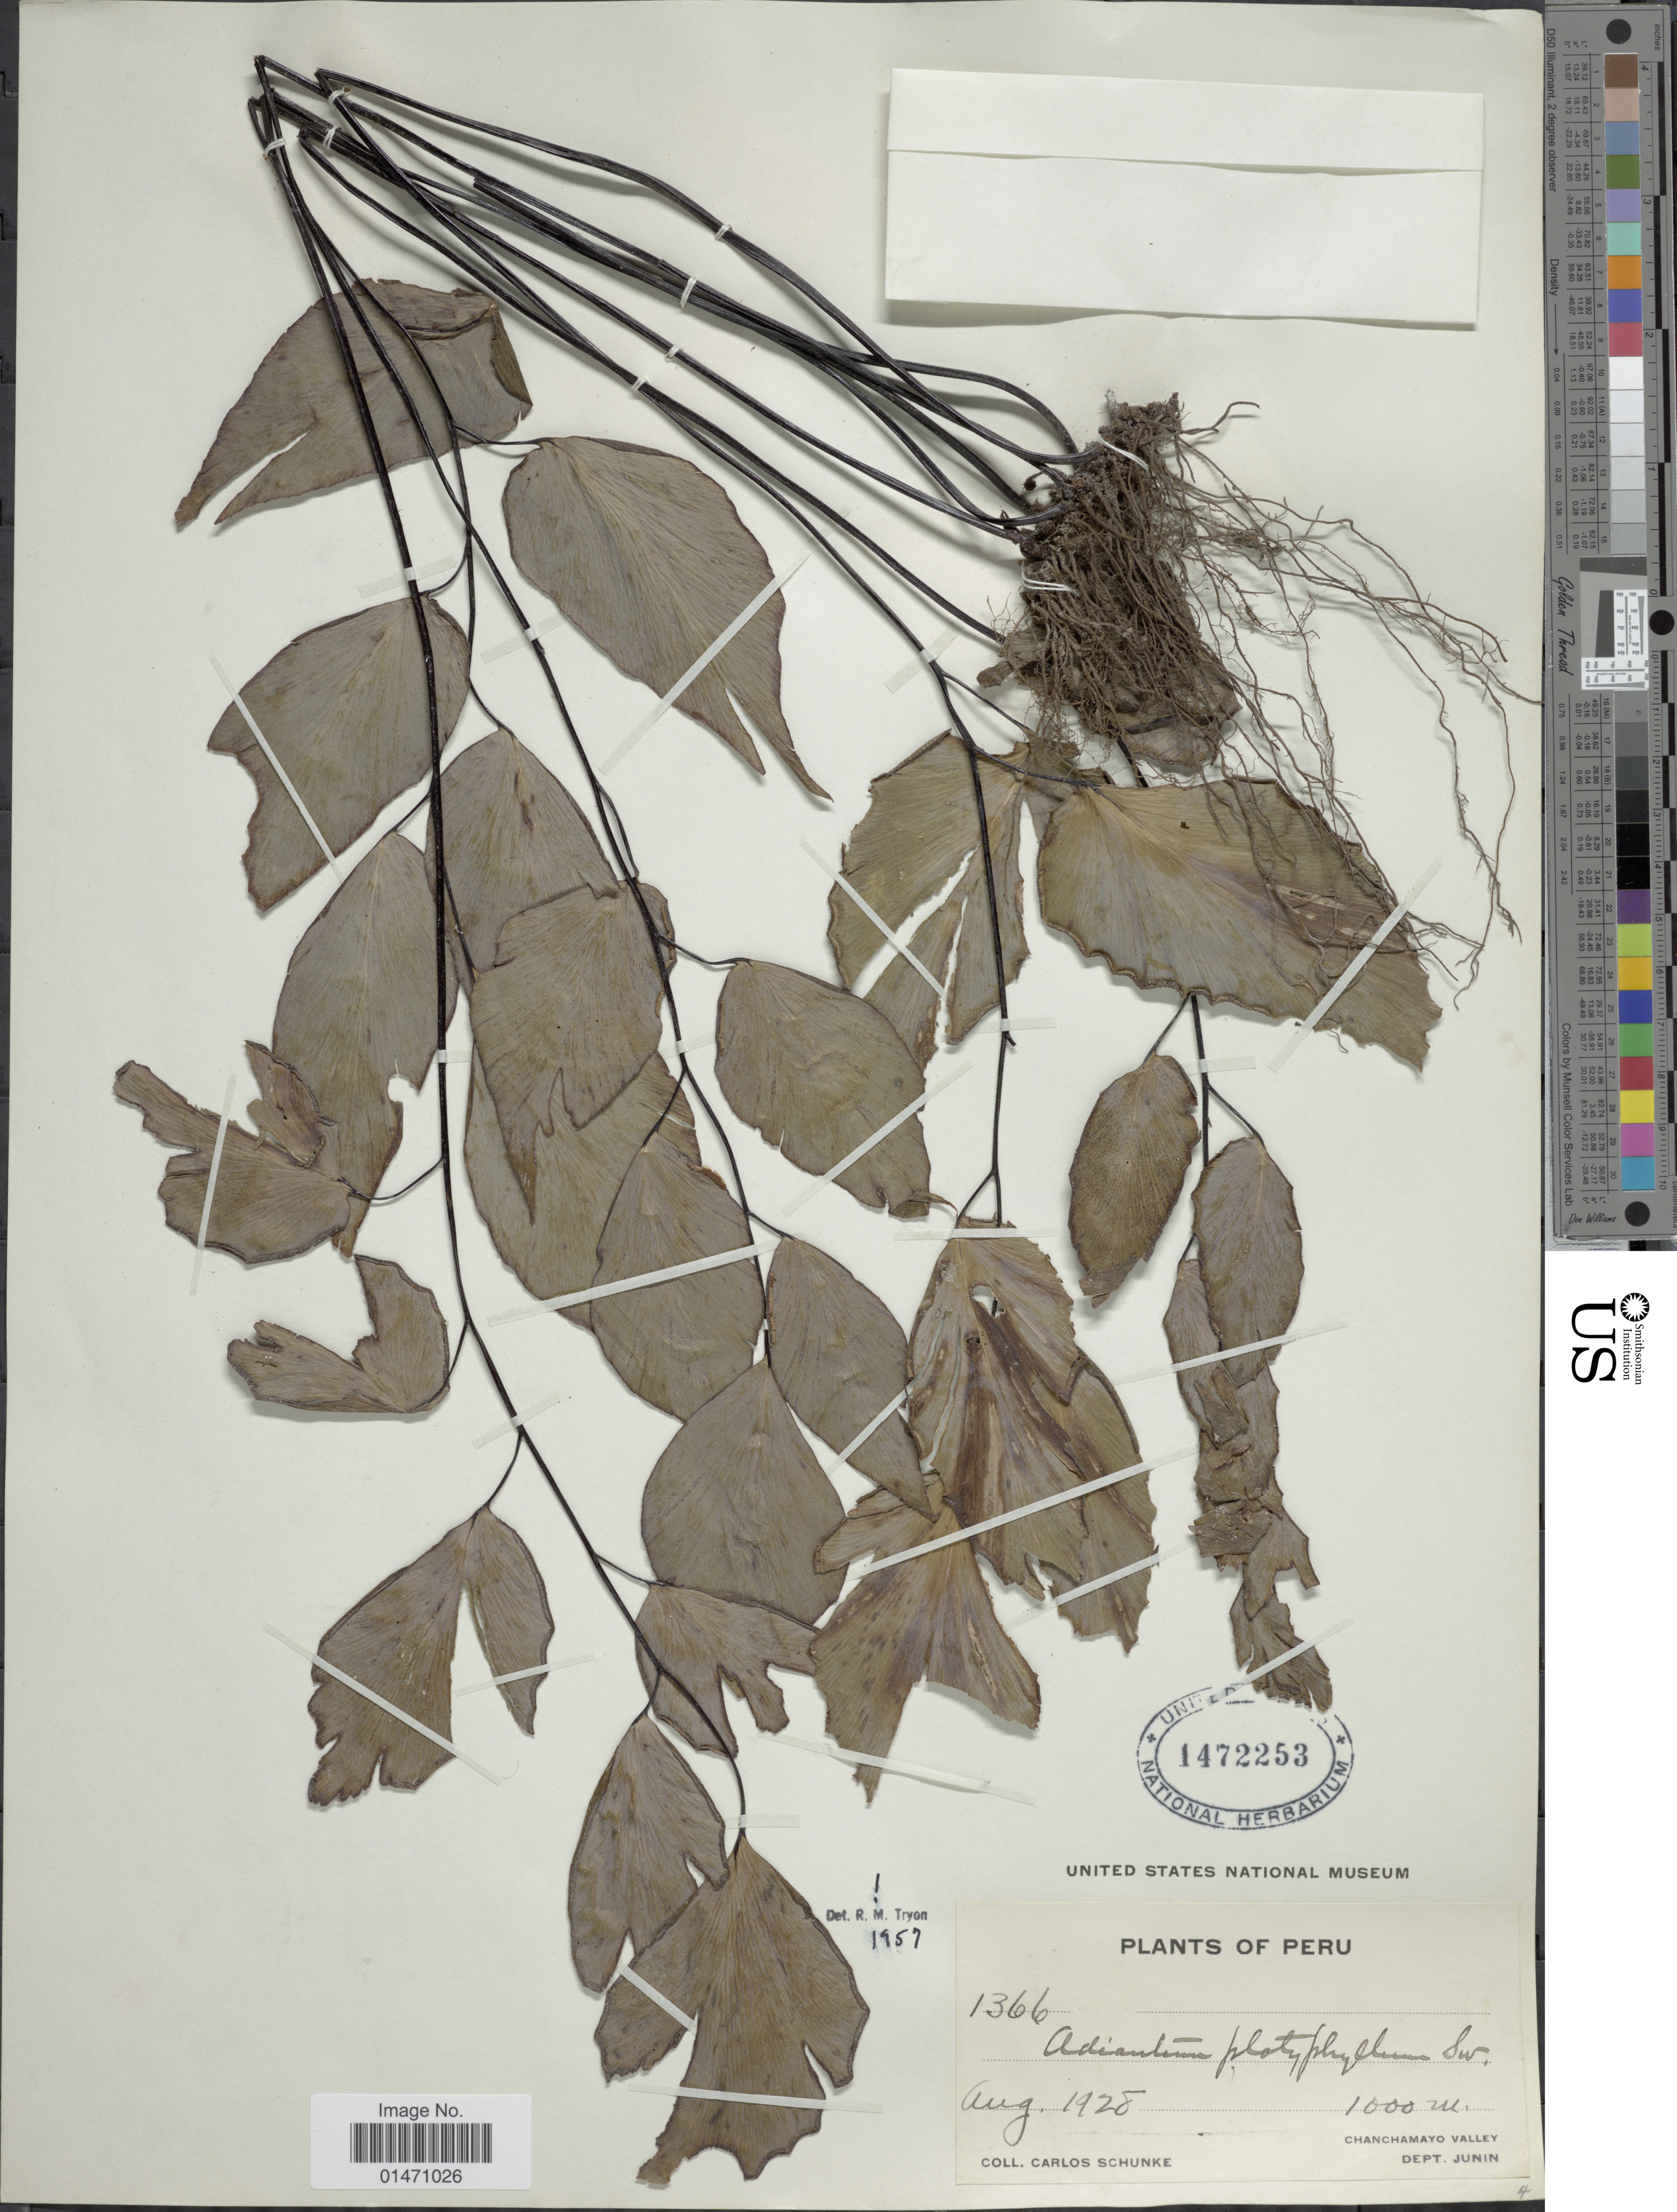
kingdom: Plantae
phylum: Tracheophyta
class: Polypodiopsida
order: Polypodiales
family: Pteridaceae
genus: Adiantum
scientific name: Adiantum platyphyllum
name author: Sw.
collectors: C. Schunke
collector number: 1366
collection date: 1928-08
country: Peru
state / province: Junín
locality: Plants of Peru, Chanchamayo valley, Dept. Junin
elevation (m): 1000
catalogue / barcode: US 1472253